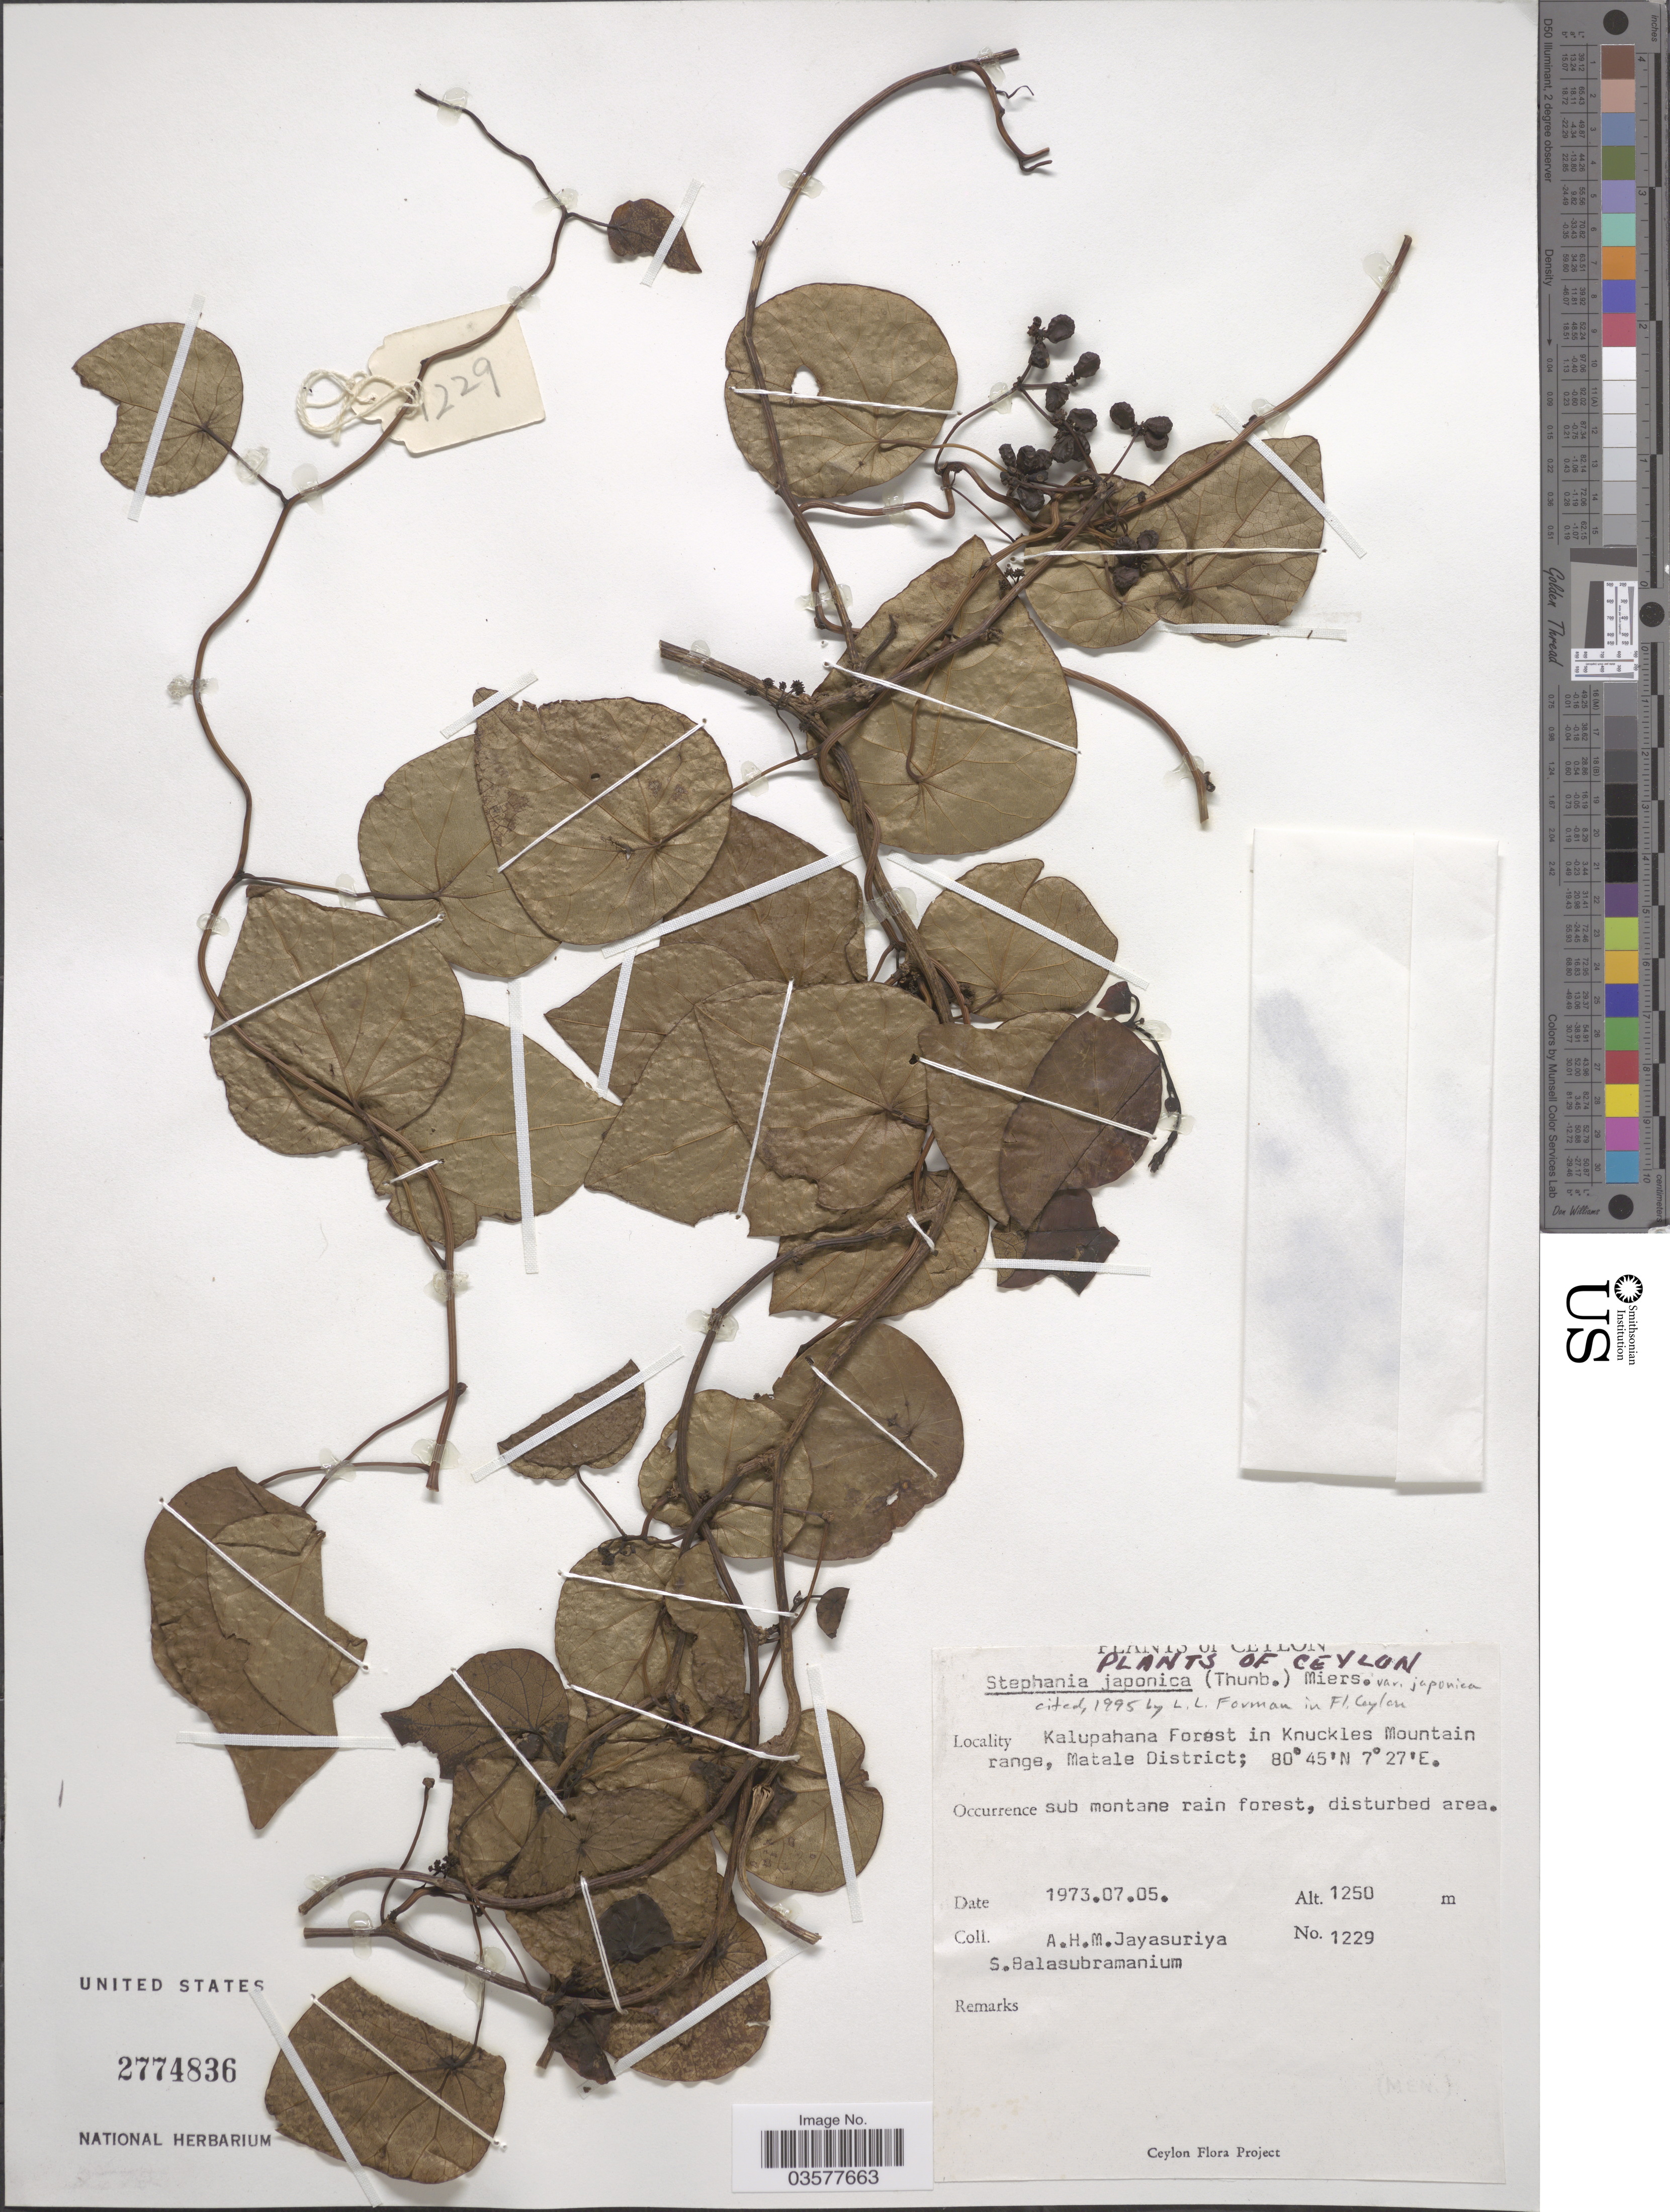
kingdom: Plantae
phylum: Tracheophyta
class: Magnoliopsida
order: Ranunculales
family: Menispermaceae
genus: Stephania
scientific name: Stephania japonica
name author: (Thunb.) Miers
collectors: A. H. Jayasuriya & S. Balasubramanium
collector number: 1229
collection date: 1973-07-05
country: Sri Lanka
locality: Ceylon. Kalupahana Forest in Knuckles Mountain range, Matale District.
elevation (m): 1250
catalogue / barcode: US 2774836